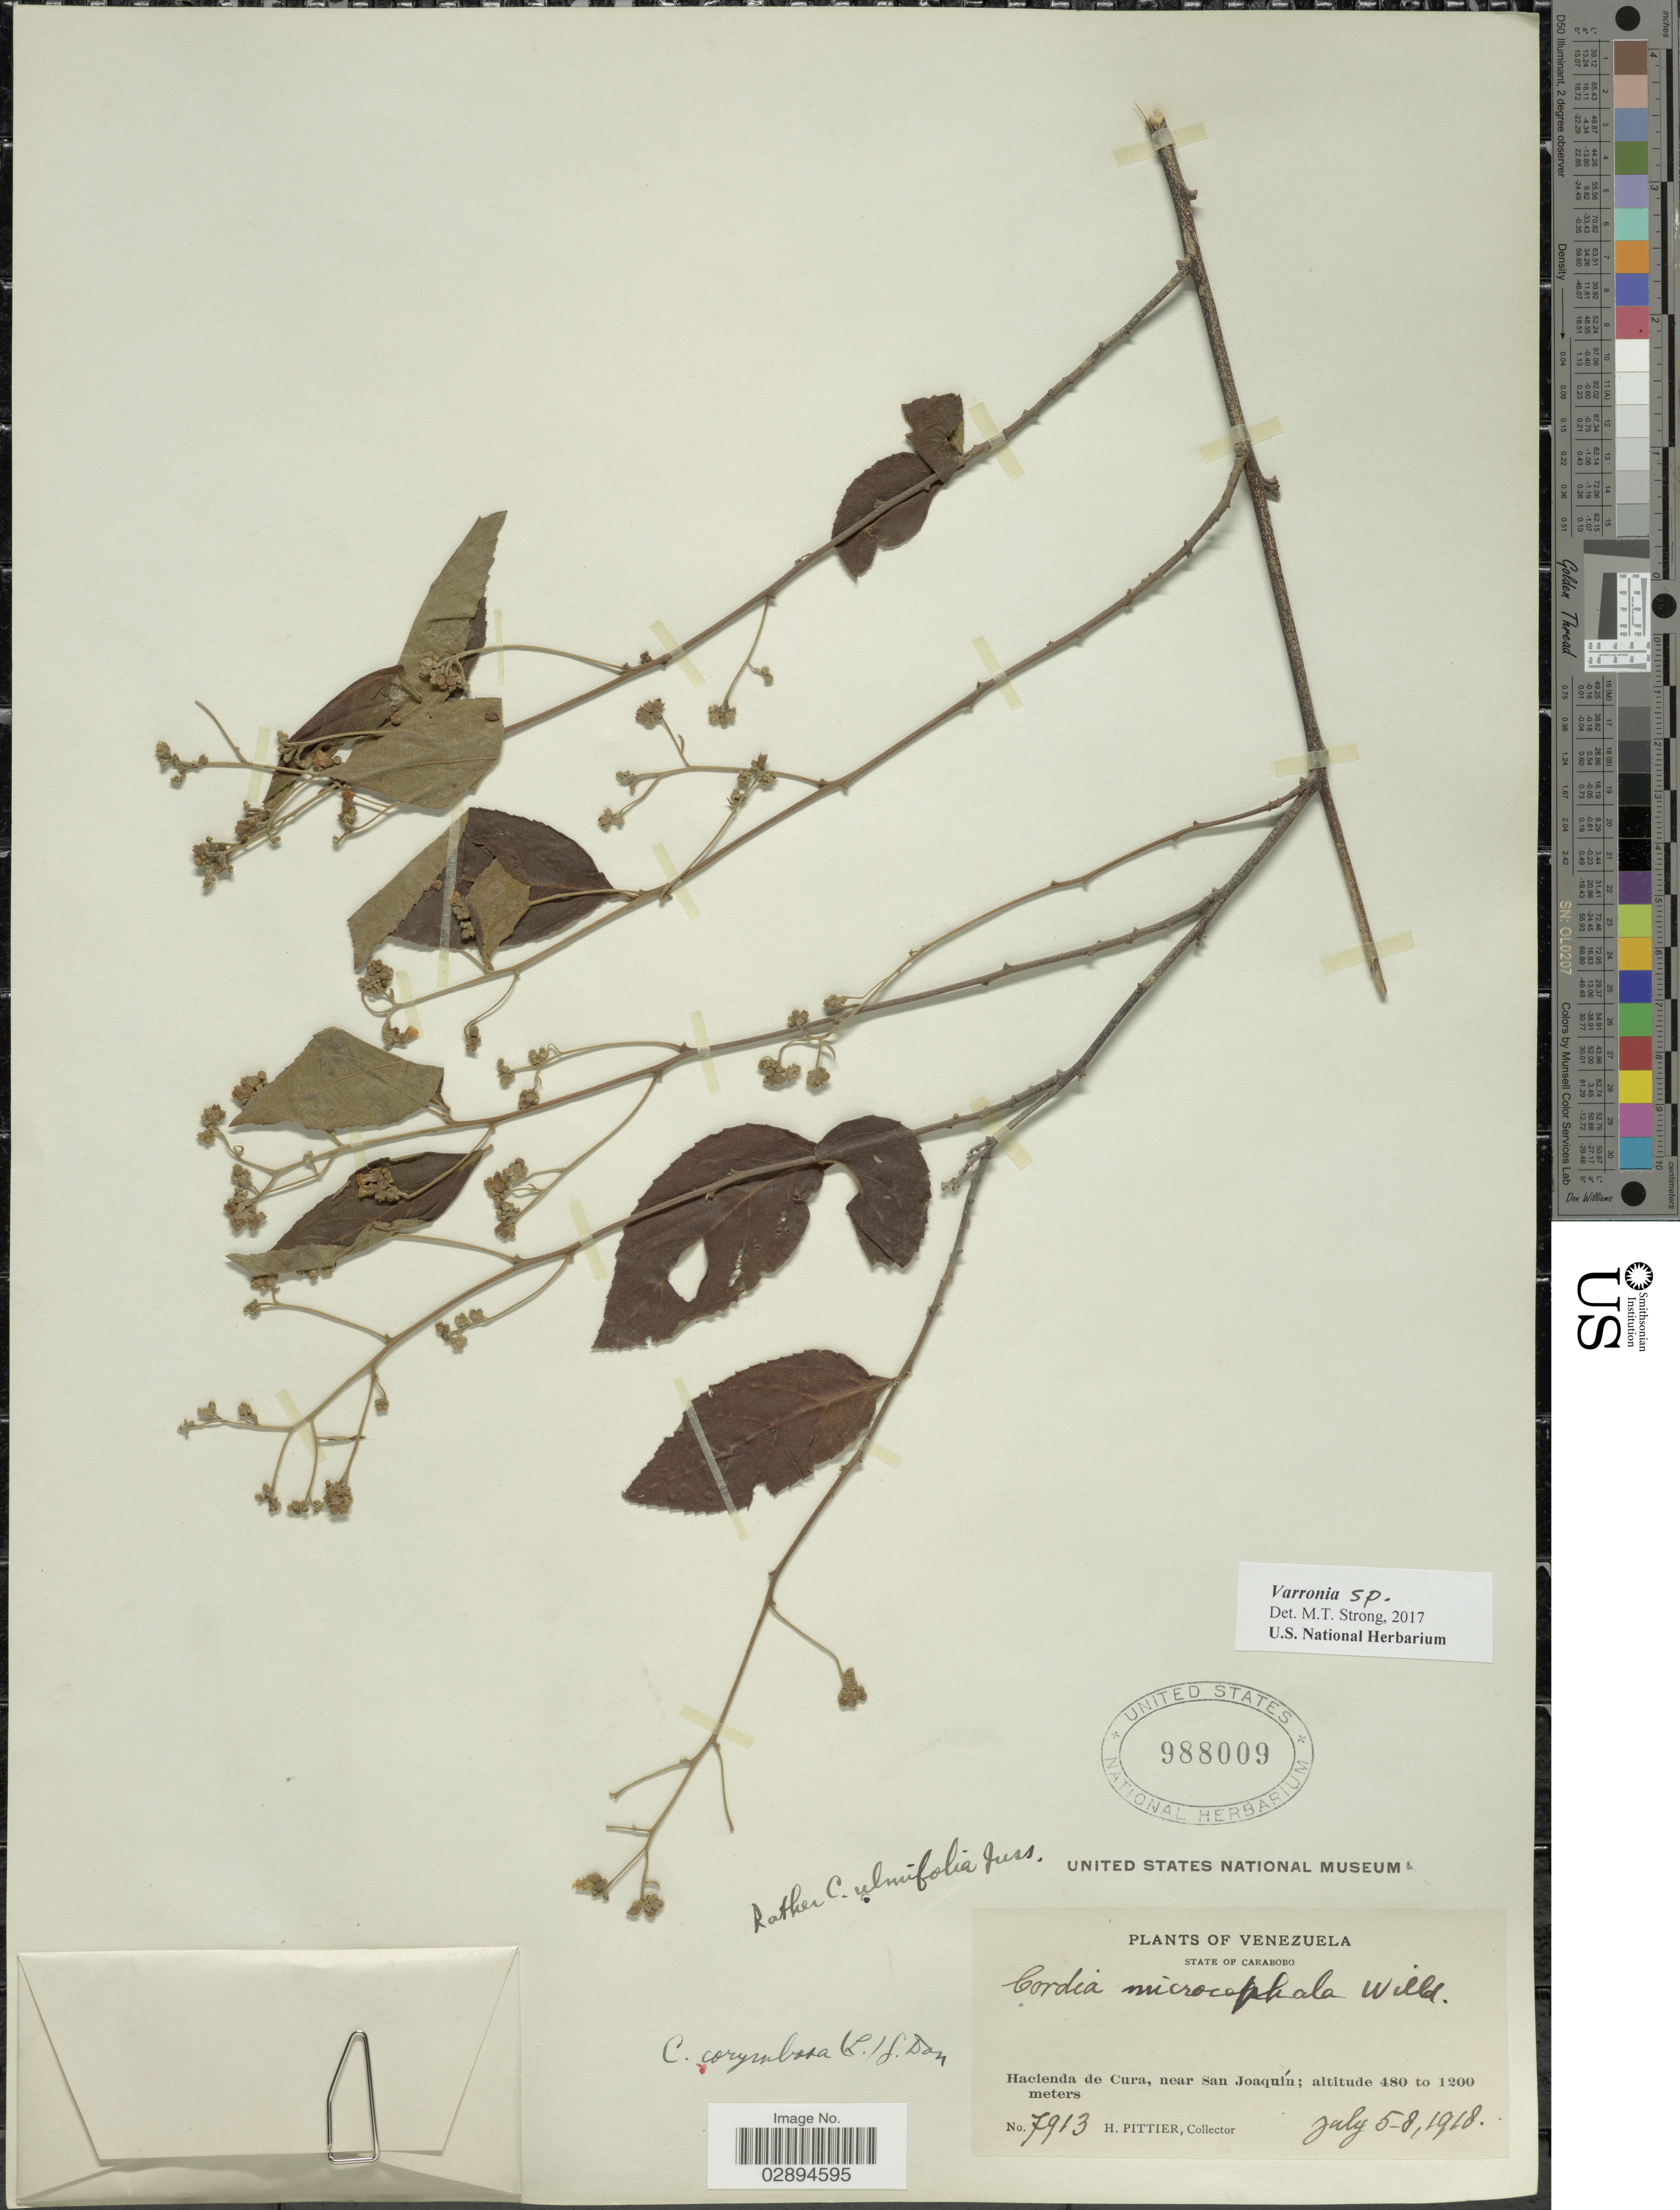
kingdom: Plantae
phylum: Tracheophyta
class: Magnoliopsida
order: Boraginales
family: Cordiaceae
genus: Varronia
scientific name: Varronia sp.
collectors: H. F. Pittier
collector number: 7913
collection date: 1918-07-05/1918-07-08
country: Venezuela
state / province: Carabobo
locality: State of Carabobo. Hacienda de Cura, near San Joaquín.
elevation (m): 480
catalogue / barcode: US 988009